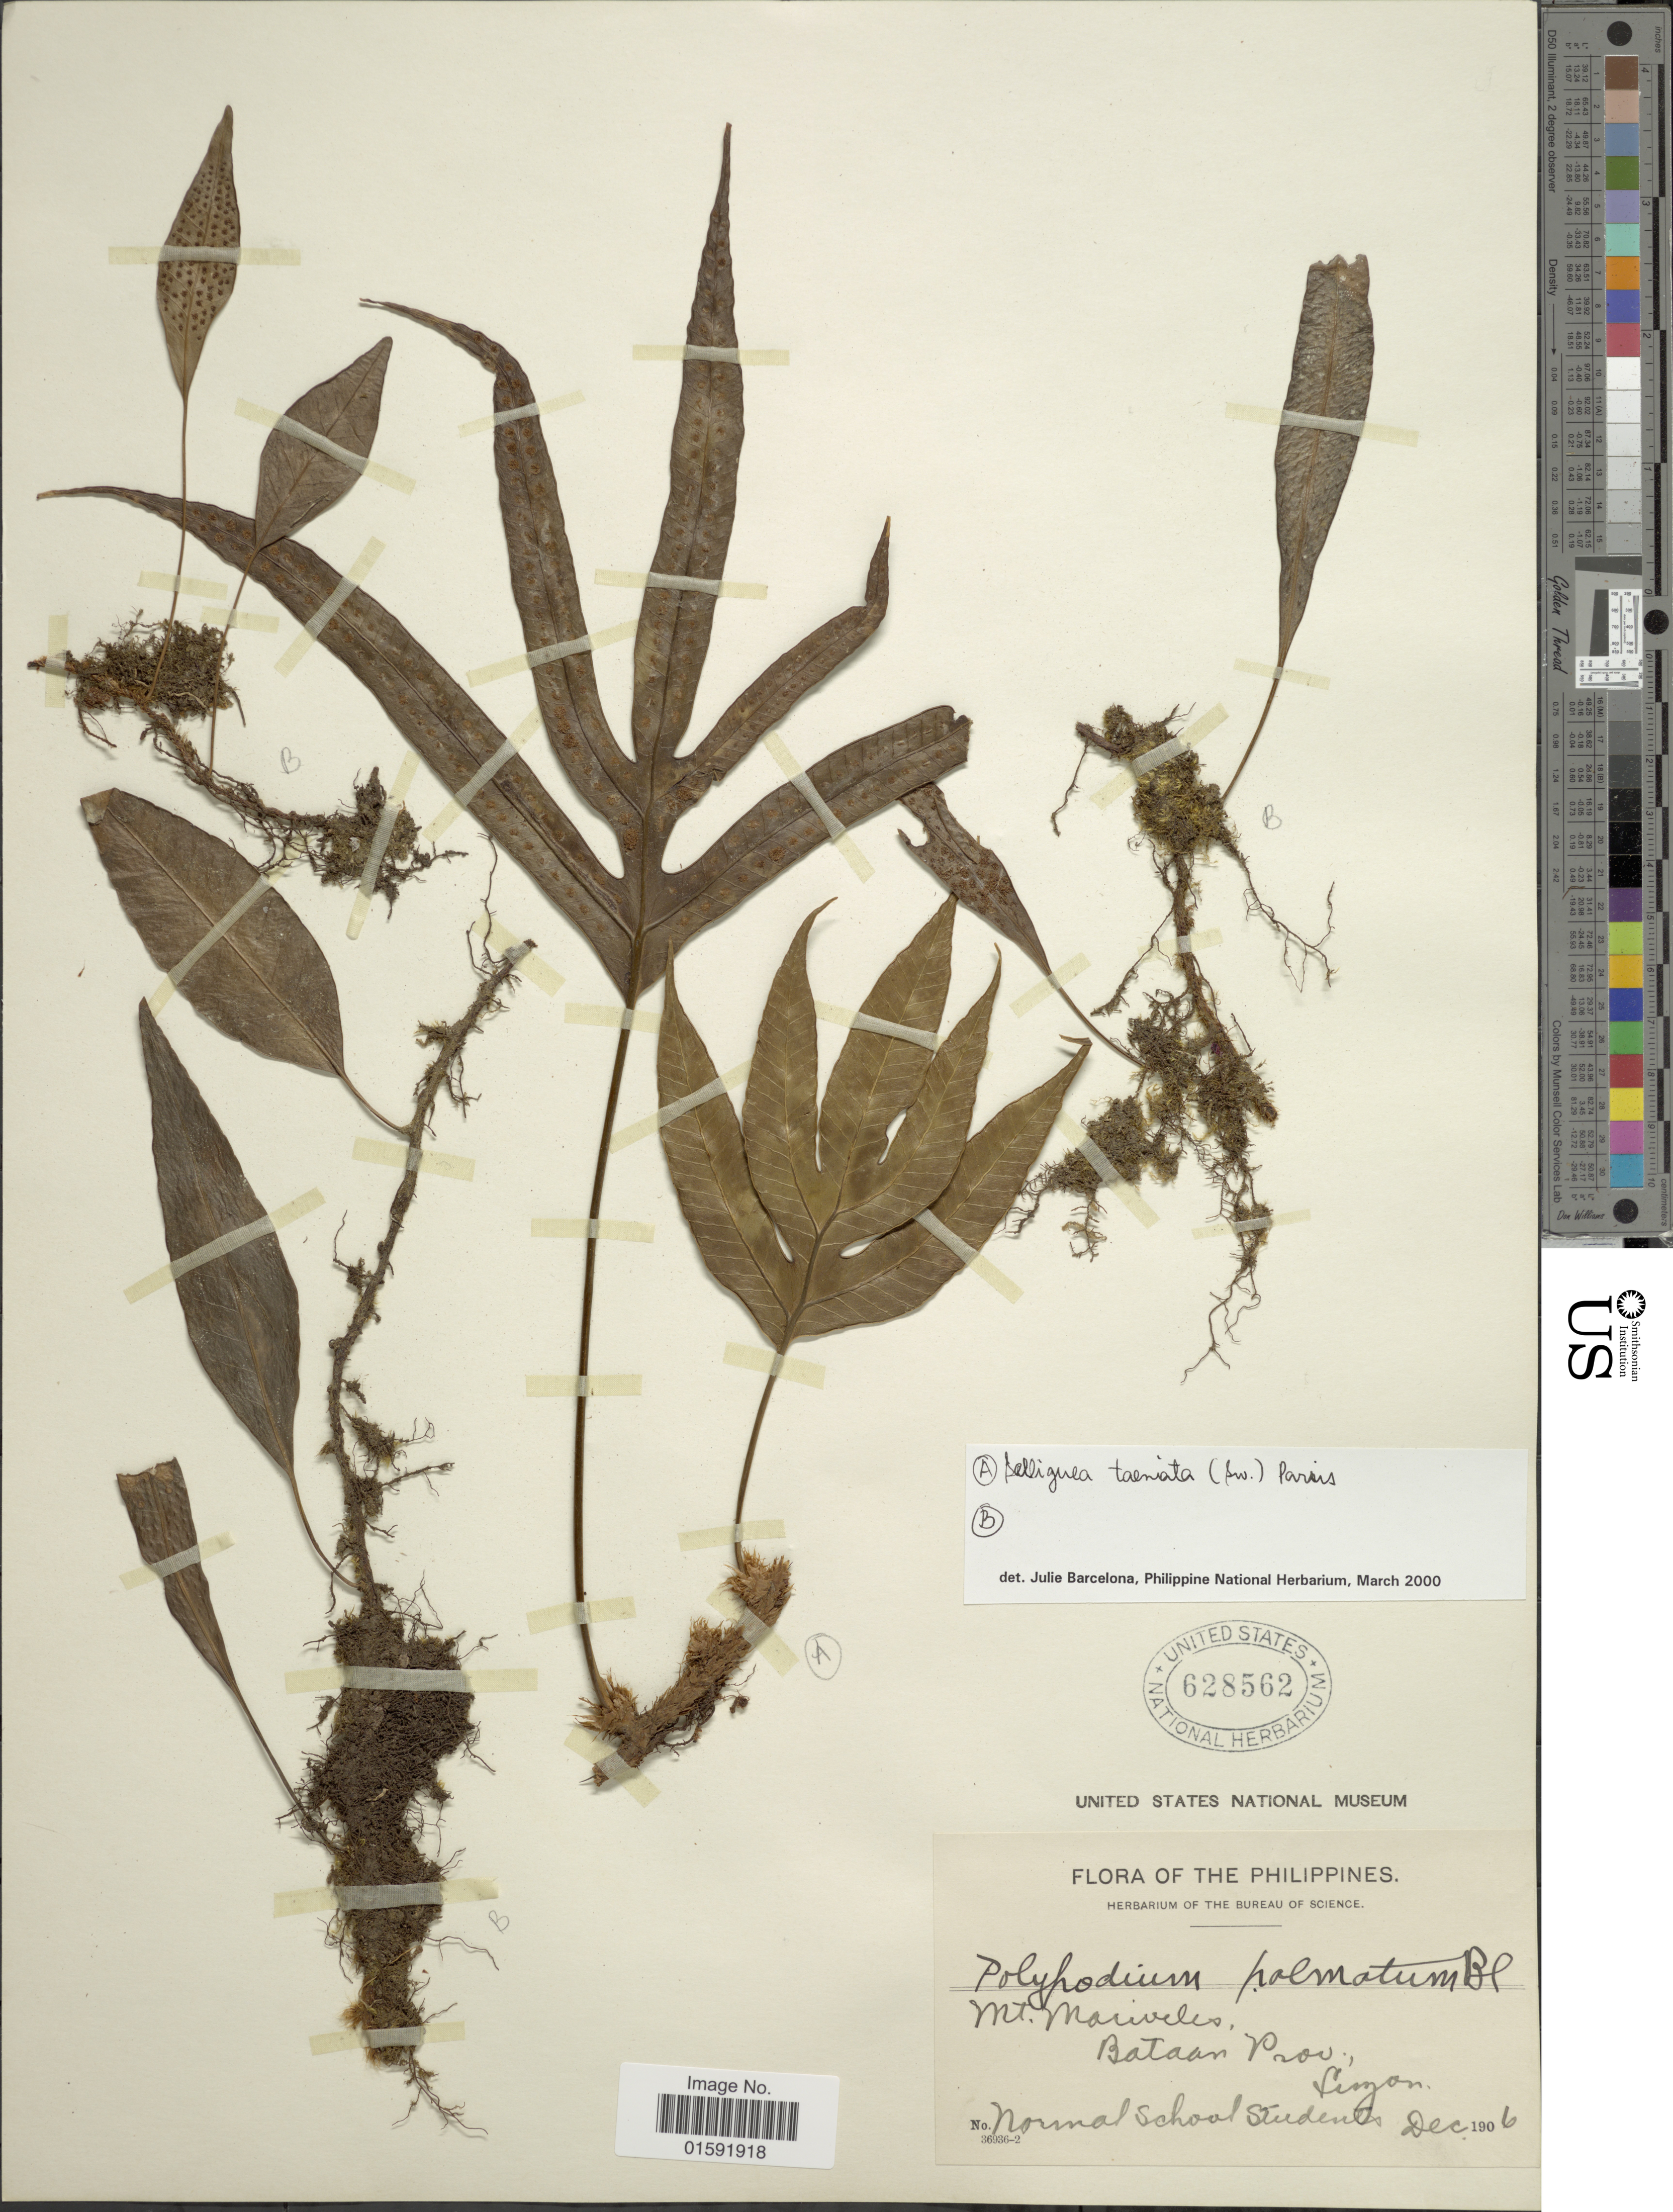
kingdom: Plantae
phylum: Tracheophyta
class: Polypodiopsida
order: Polypodiales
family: Polypodiaceae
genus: Selliguea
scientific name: Selliguea taeniata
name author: Parris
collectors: Students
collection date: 1906-12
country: Philippines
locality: Mt. Mariveles, Bataan Prov., Luzon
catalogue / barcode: US 628562